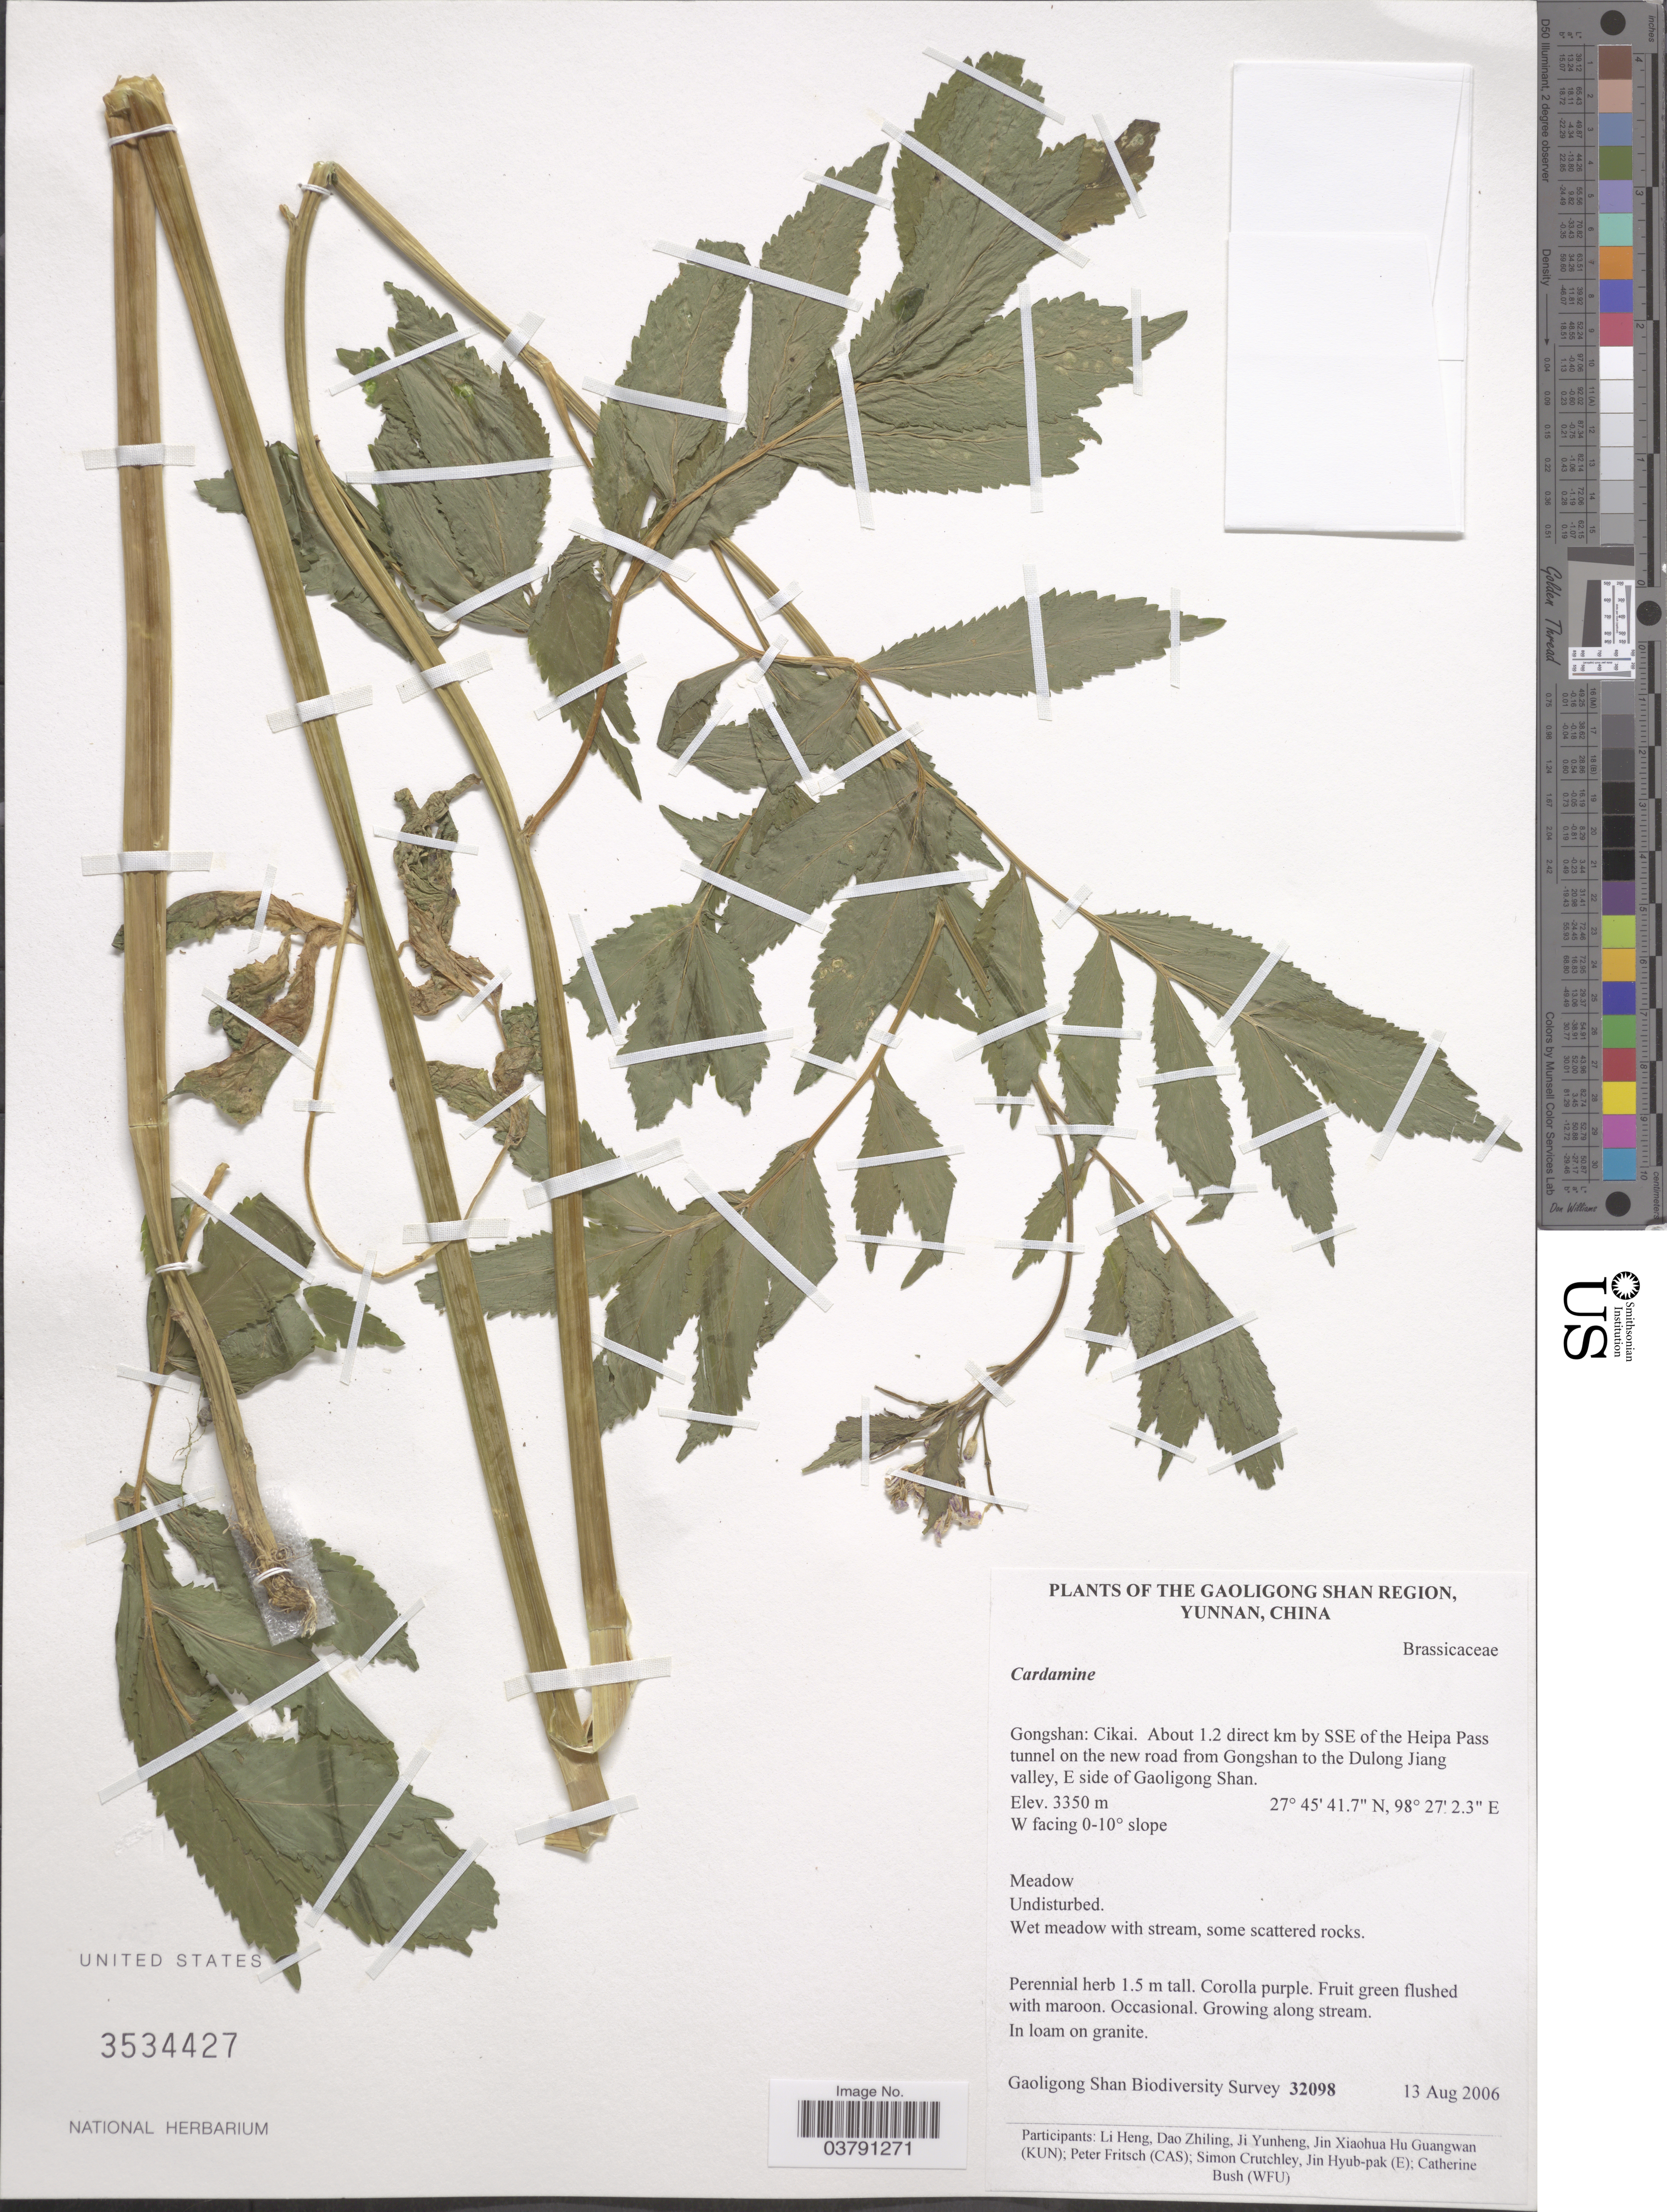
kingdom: Plantae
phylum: Tracheophyta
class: Magnoliopsida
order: Brassicales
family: Brassicaceae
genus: Cardamine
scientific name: Cardamine sp.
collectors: Gaoligong Shan Biodiversity Survey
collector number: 32098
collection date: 2006-08-13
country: China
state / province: Yunnan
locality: The Gaoligong Shan Region. Gongshan: Cikai. About 1.2 direct km by SSE of Heipa Pass tunnel on the new road from Gongshan to the Dulong Jiang valley, E side of Gaoligong Shan.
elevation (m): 3350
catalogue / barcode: US 3534427